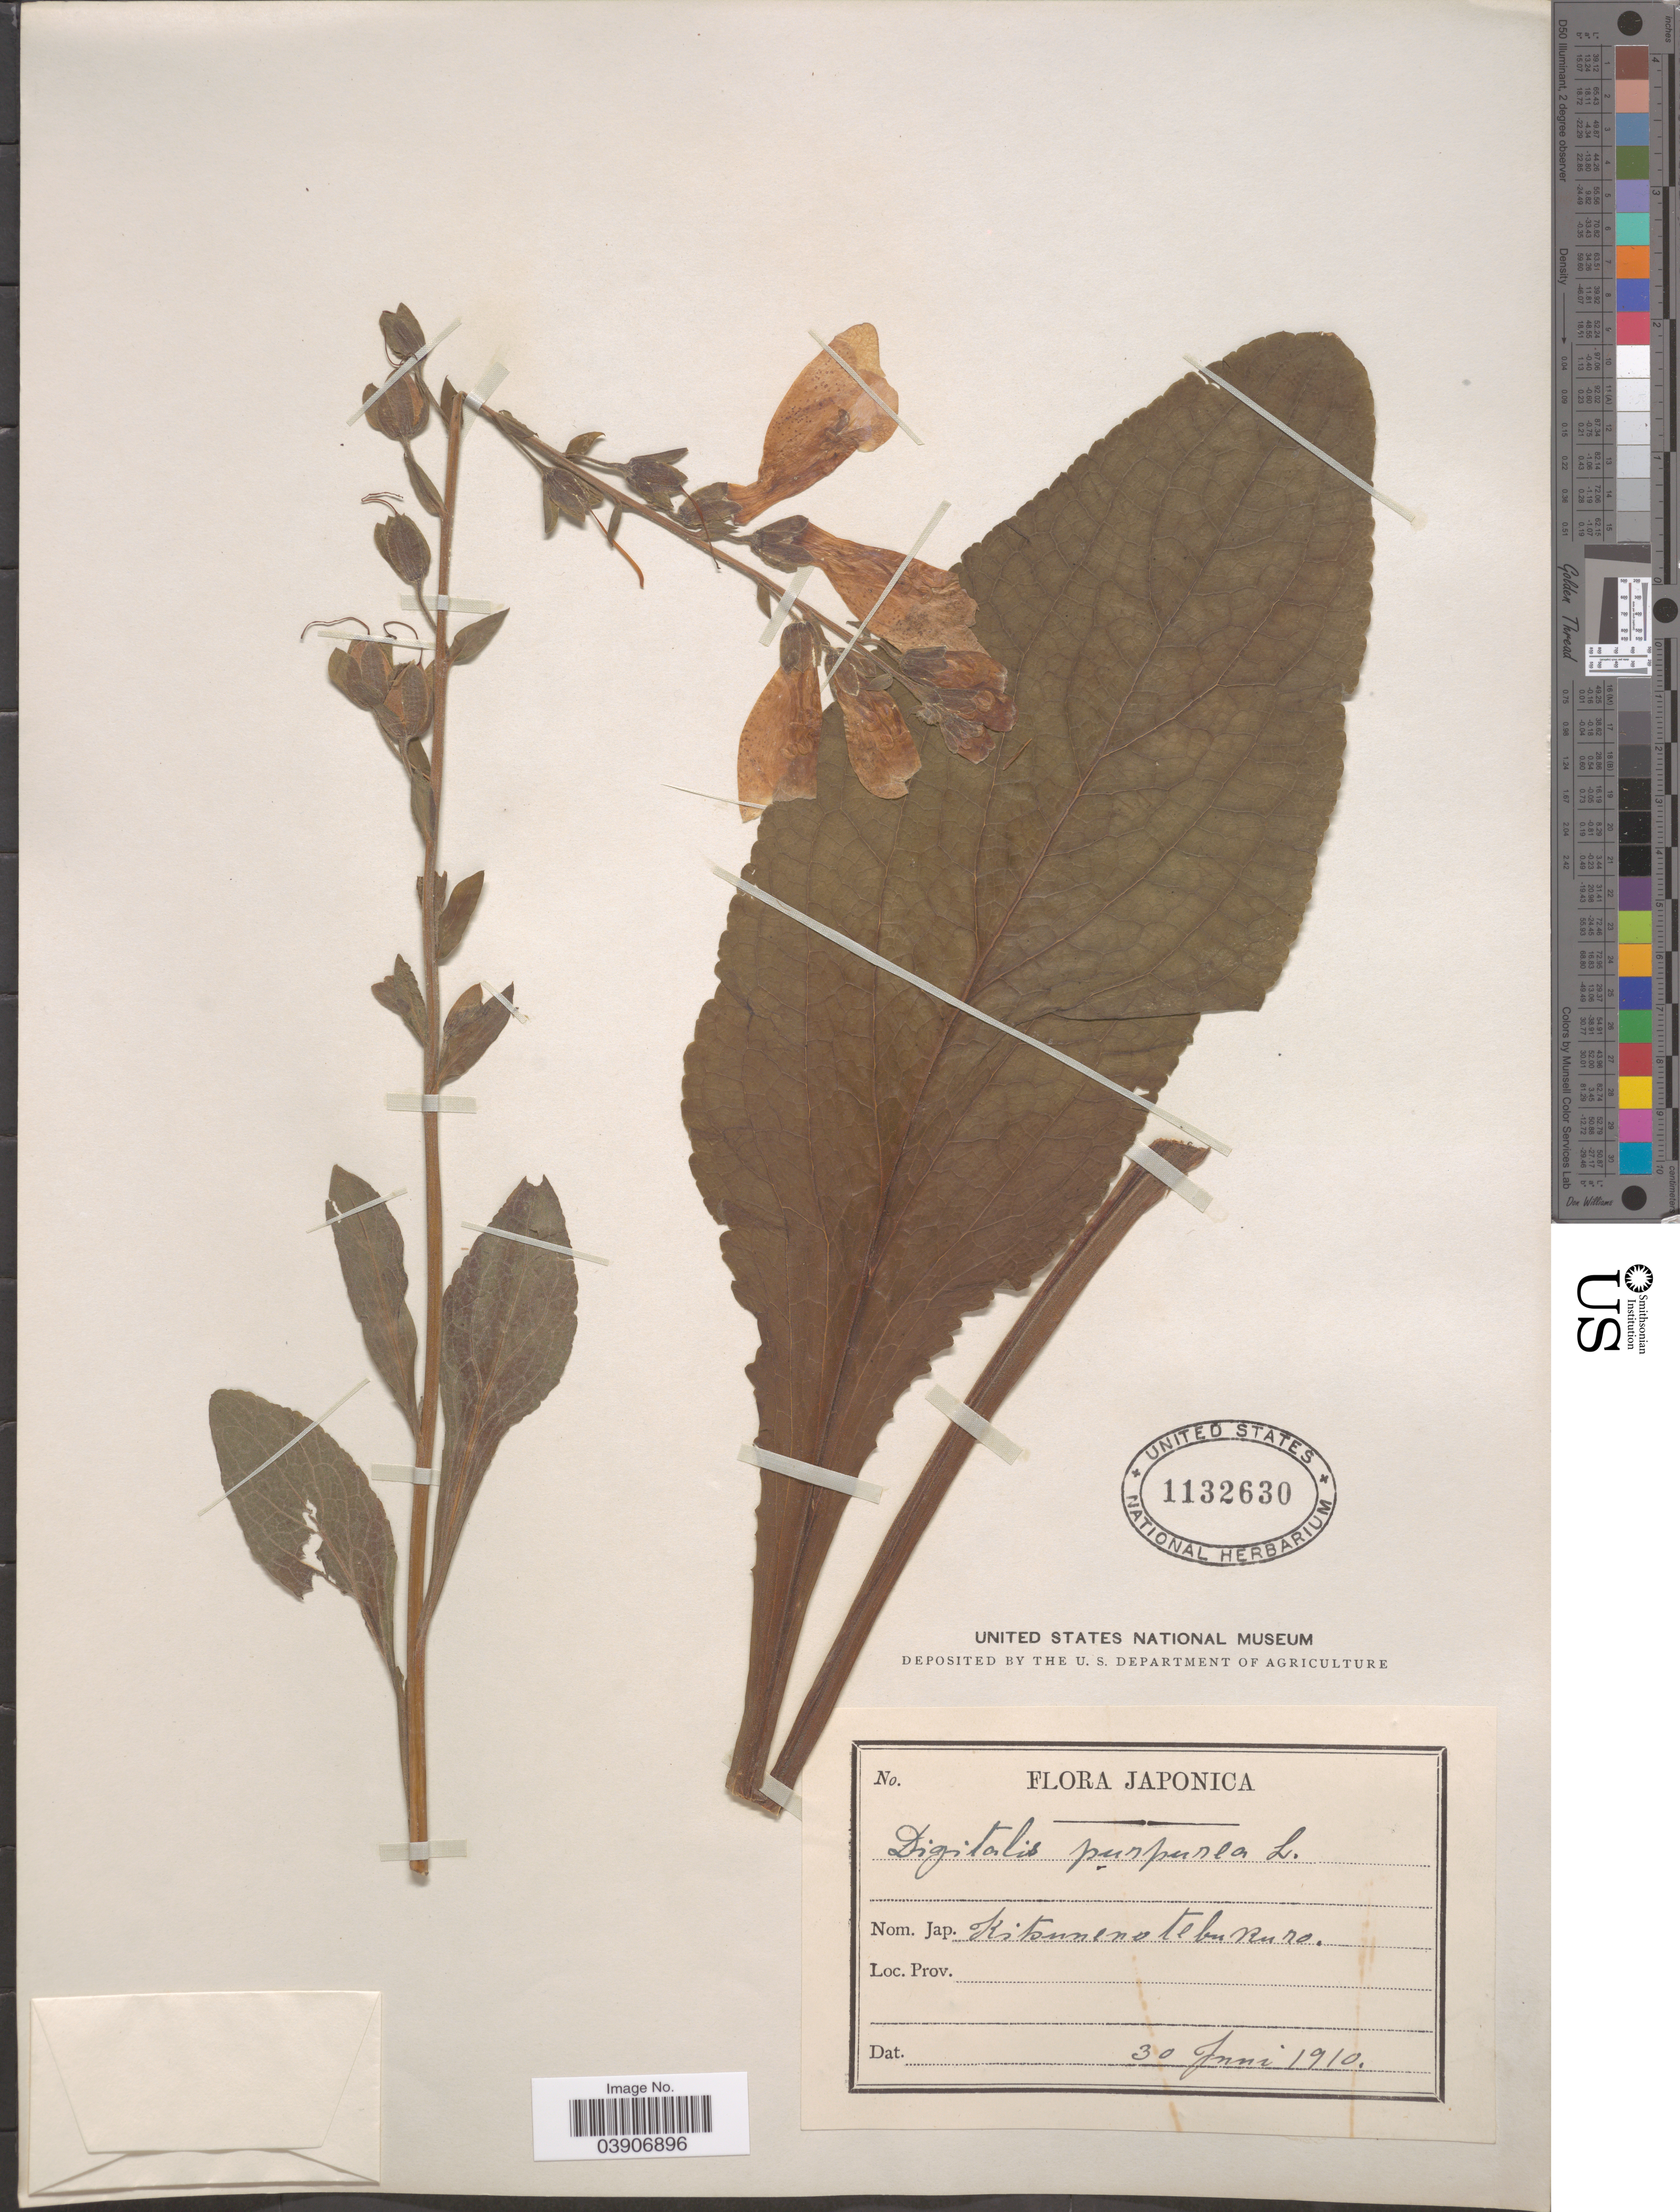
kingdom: Plantae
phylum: Tracheophyta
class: Magnoliopsida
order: Lamiales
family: Plantaginaceae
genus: Digitalis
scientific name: Digitalis purpurea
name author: L.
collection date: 1910-06-30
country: Japan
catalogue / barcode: US 1132630